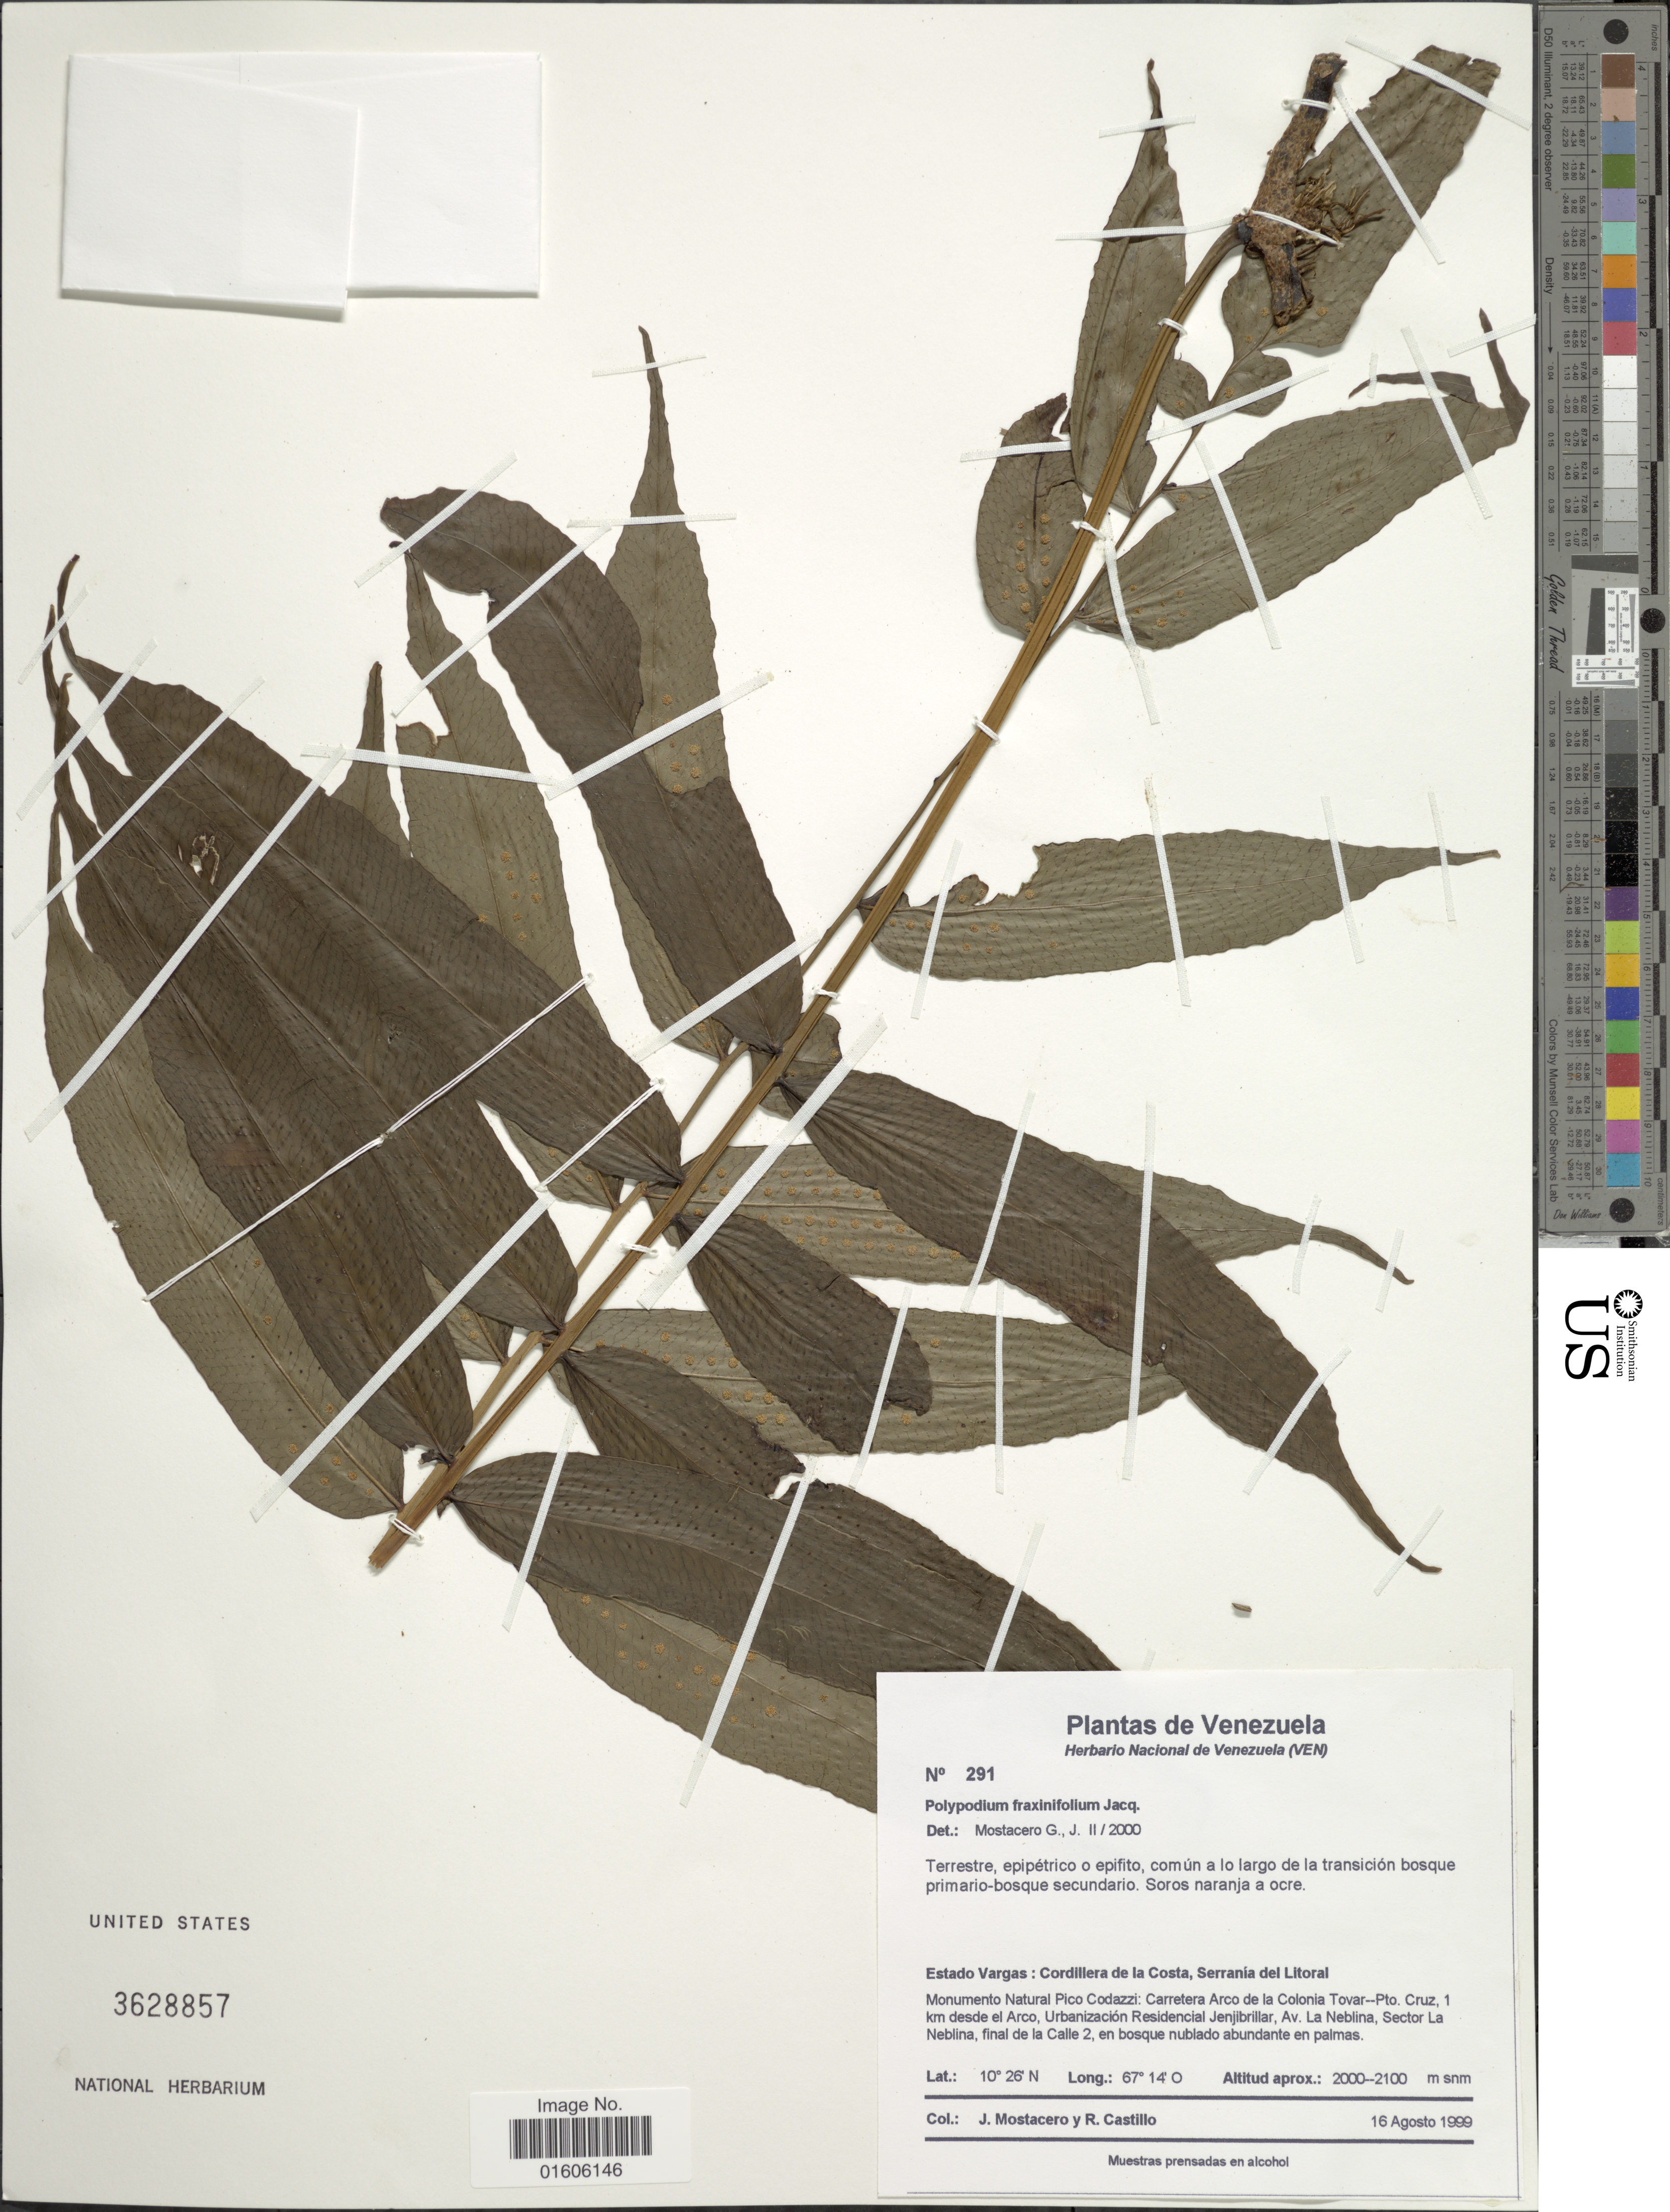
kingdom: Plantae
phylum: Tracheophyta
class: Polypodiopsida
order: Polypodiales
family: Polypodiaceae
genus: Serpocaulon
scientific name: Serpocaulon fraxinifolium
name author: (Jacq.) A.R. Sm.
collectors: J. Mostacero & R. Castillo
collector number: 291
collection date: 1999-08-16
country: Venezuela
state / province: Vargas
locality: Estado Vargas: Cordillera de la Costa, Serranía del Litoral. Monumento Natural Pico Codazzi: Carretera Arco de la Colonia Tovar-Pto. Cruz, 1 km desde el Arco, Urbanización Residencial Jenjibrillar, Av. La Neblina, Sector La Neblina, final de la Calle 2, en bosque nublado abundate en palmas.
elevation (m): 2000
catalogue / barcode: US 3628857